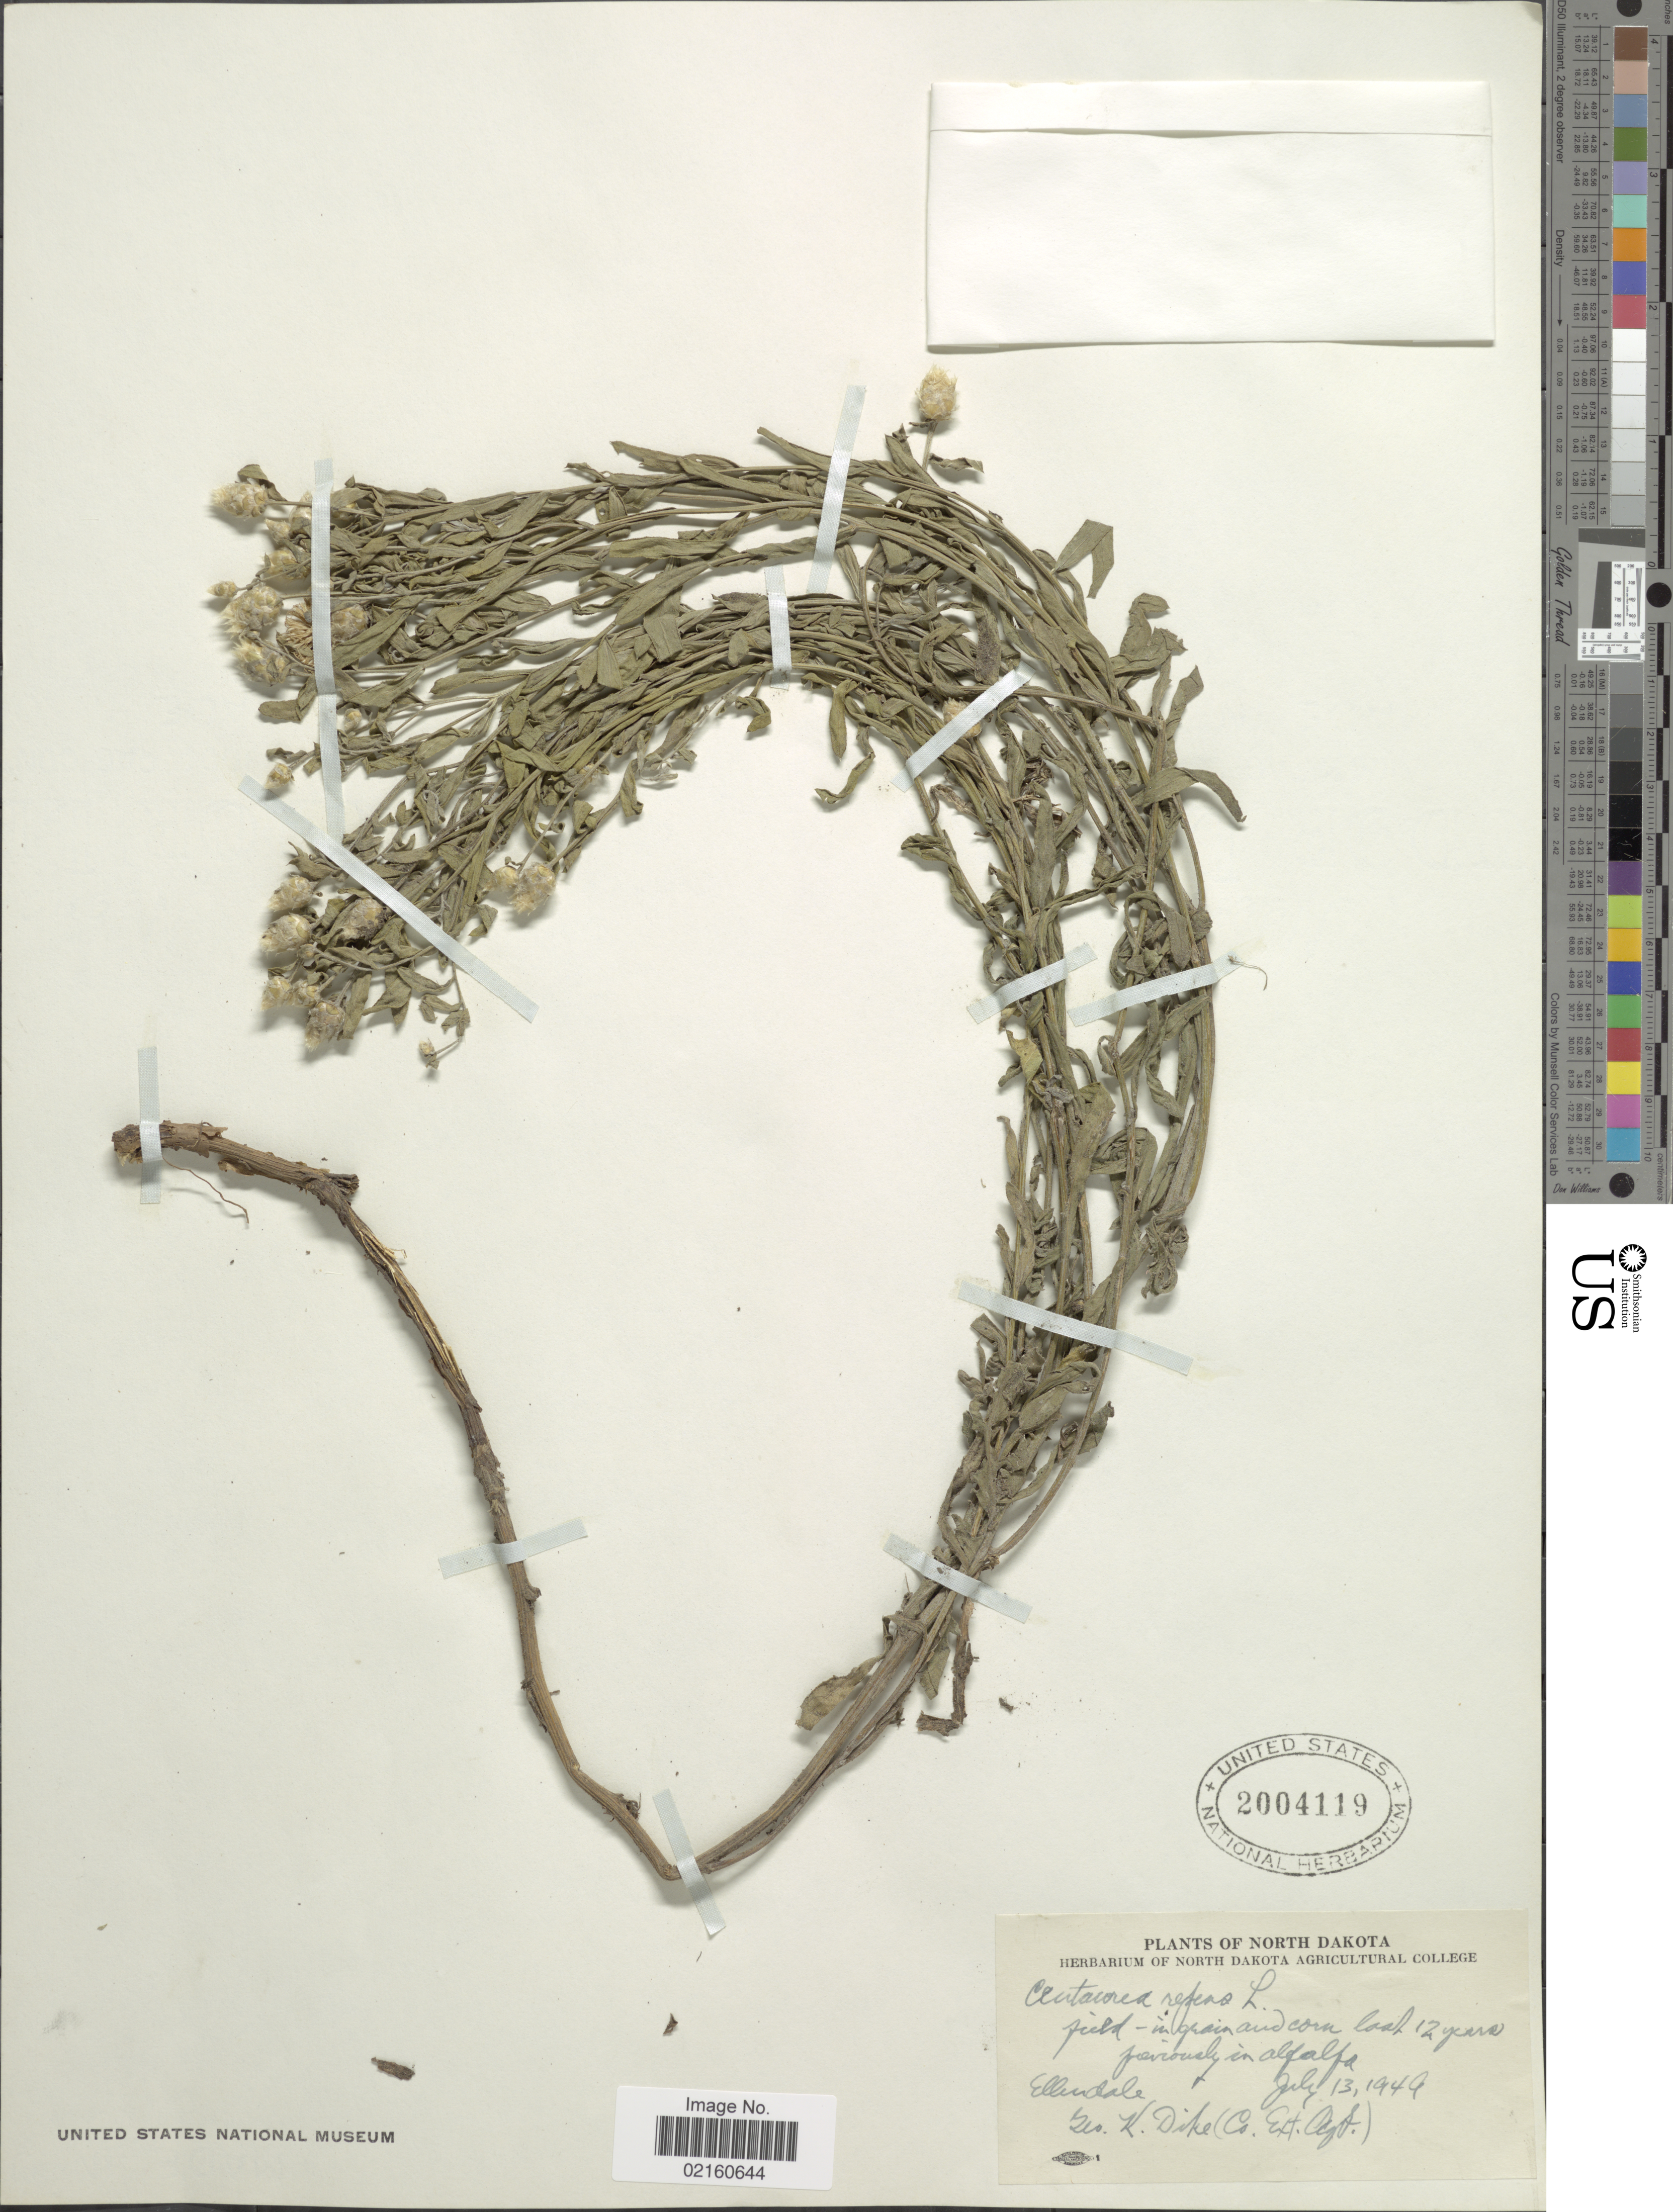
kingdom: Plantae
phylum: Tracheophyta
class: Magnoliopsida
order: Asterales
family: Asteraceae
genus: Rhaponticum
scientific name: Rhaponticum repens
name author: (L.) Hidalgo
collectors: G. Dike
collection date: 1949-07-13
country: United States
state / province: North Dakota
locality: Ellendale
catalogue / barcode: US 2004119